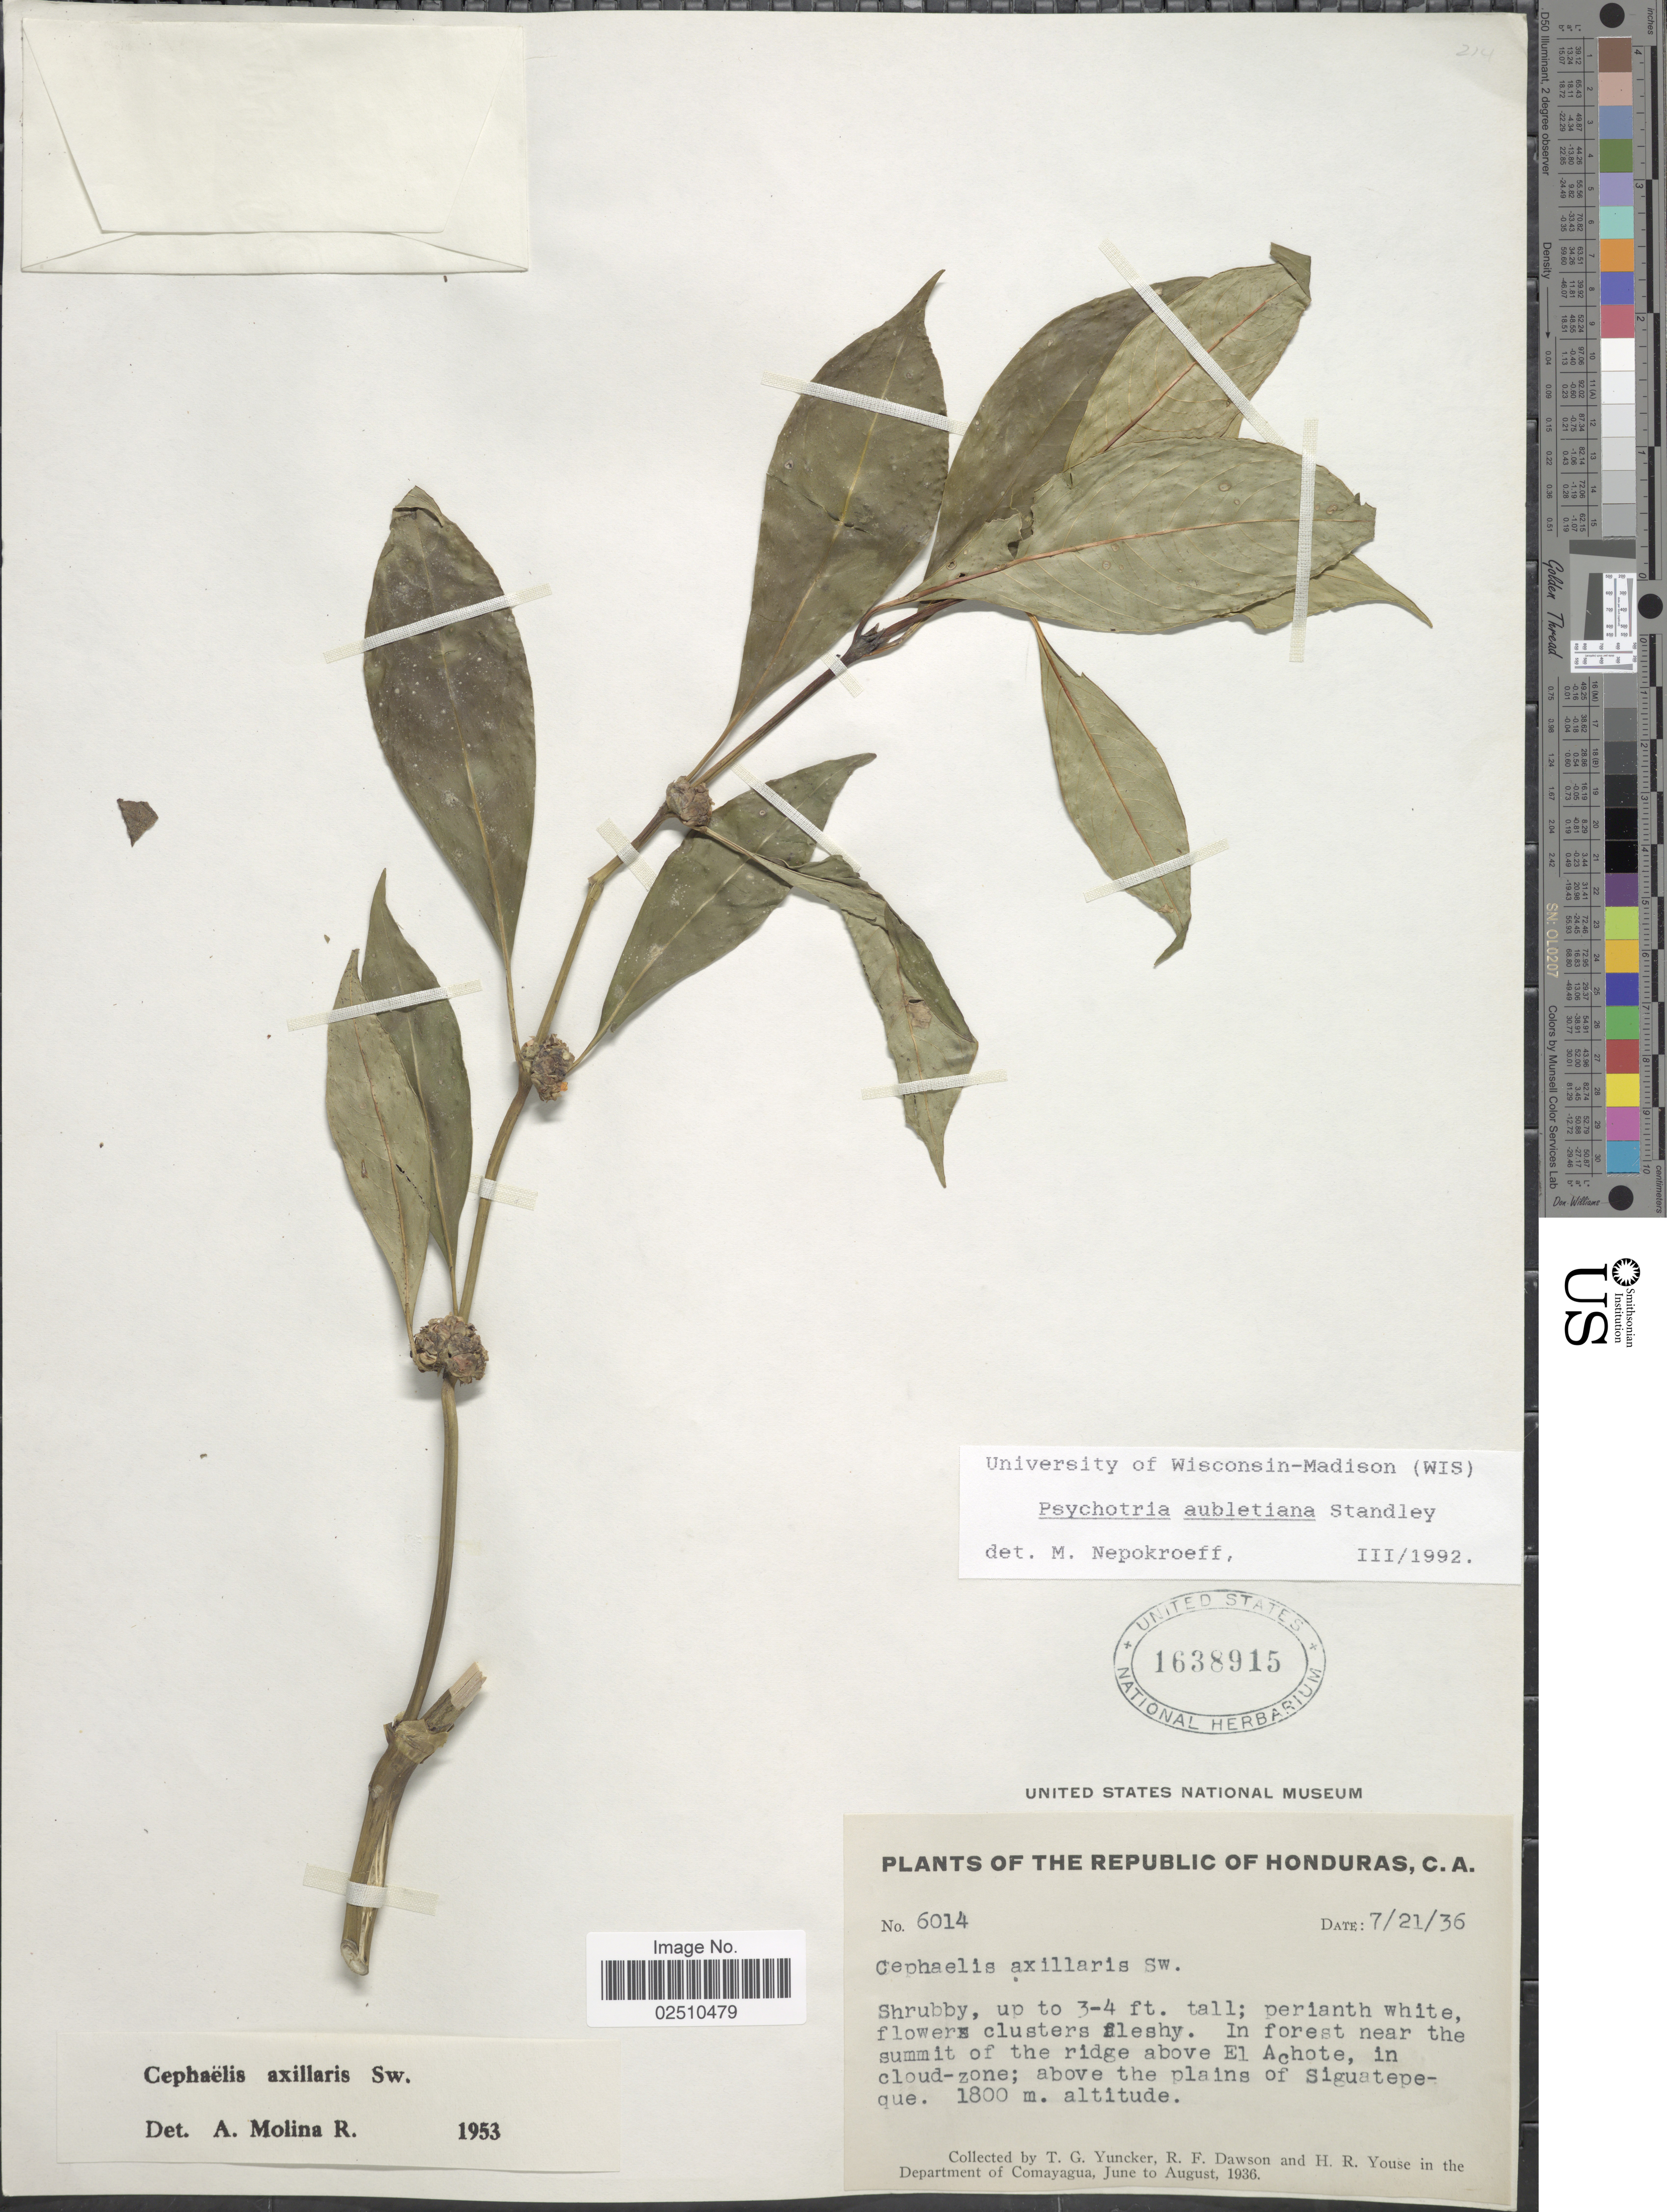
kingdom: Plantae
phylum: Tracheophyta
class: Magnoliopsida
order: Gentianales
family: Rubiaceae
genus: Psychotria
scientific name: Psychotria aubletiana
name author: Steyerm.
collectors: T. G. Yuncker, R. F. Dawson & H. Youse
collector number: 6014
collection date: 1936-07-21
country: Honduras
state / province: Comayagua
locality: Republic of Honduras, ridge above El Achote, above the plains of Siguatepeque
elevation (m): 1800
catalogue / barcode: US 1638915